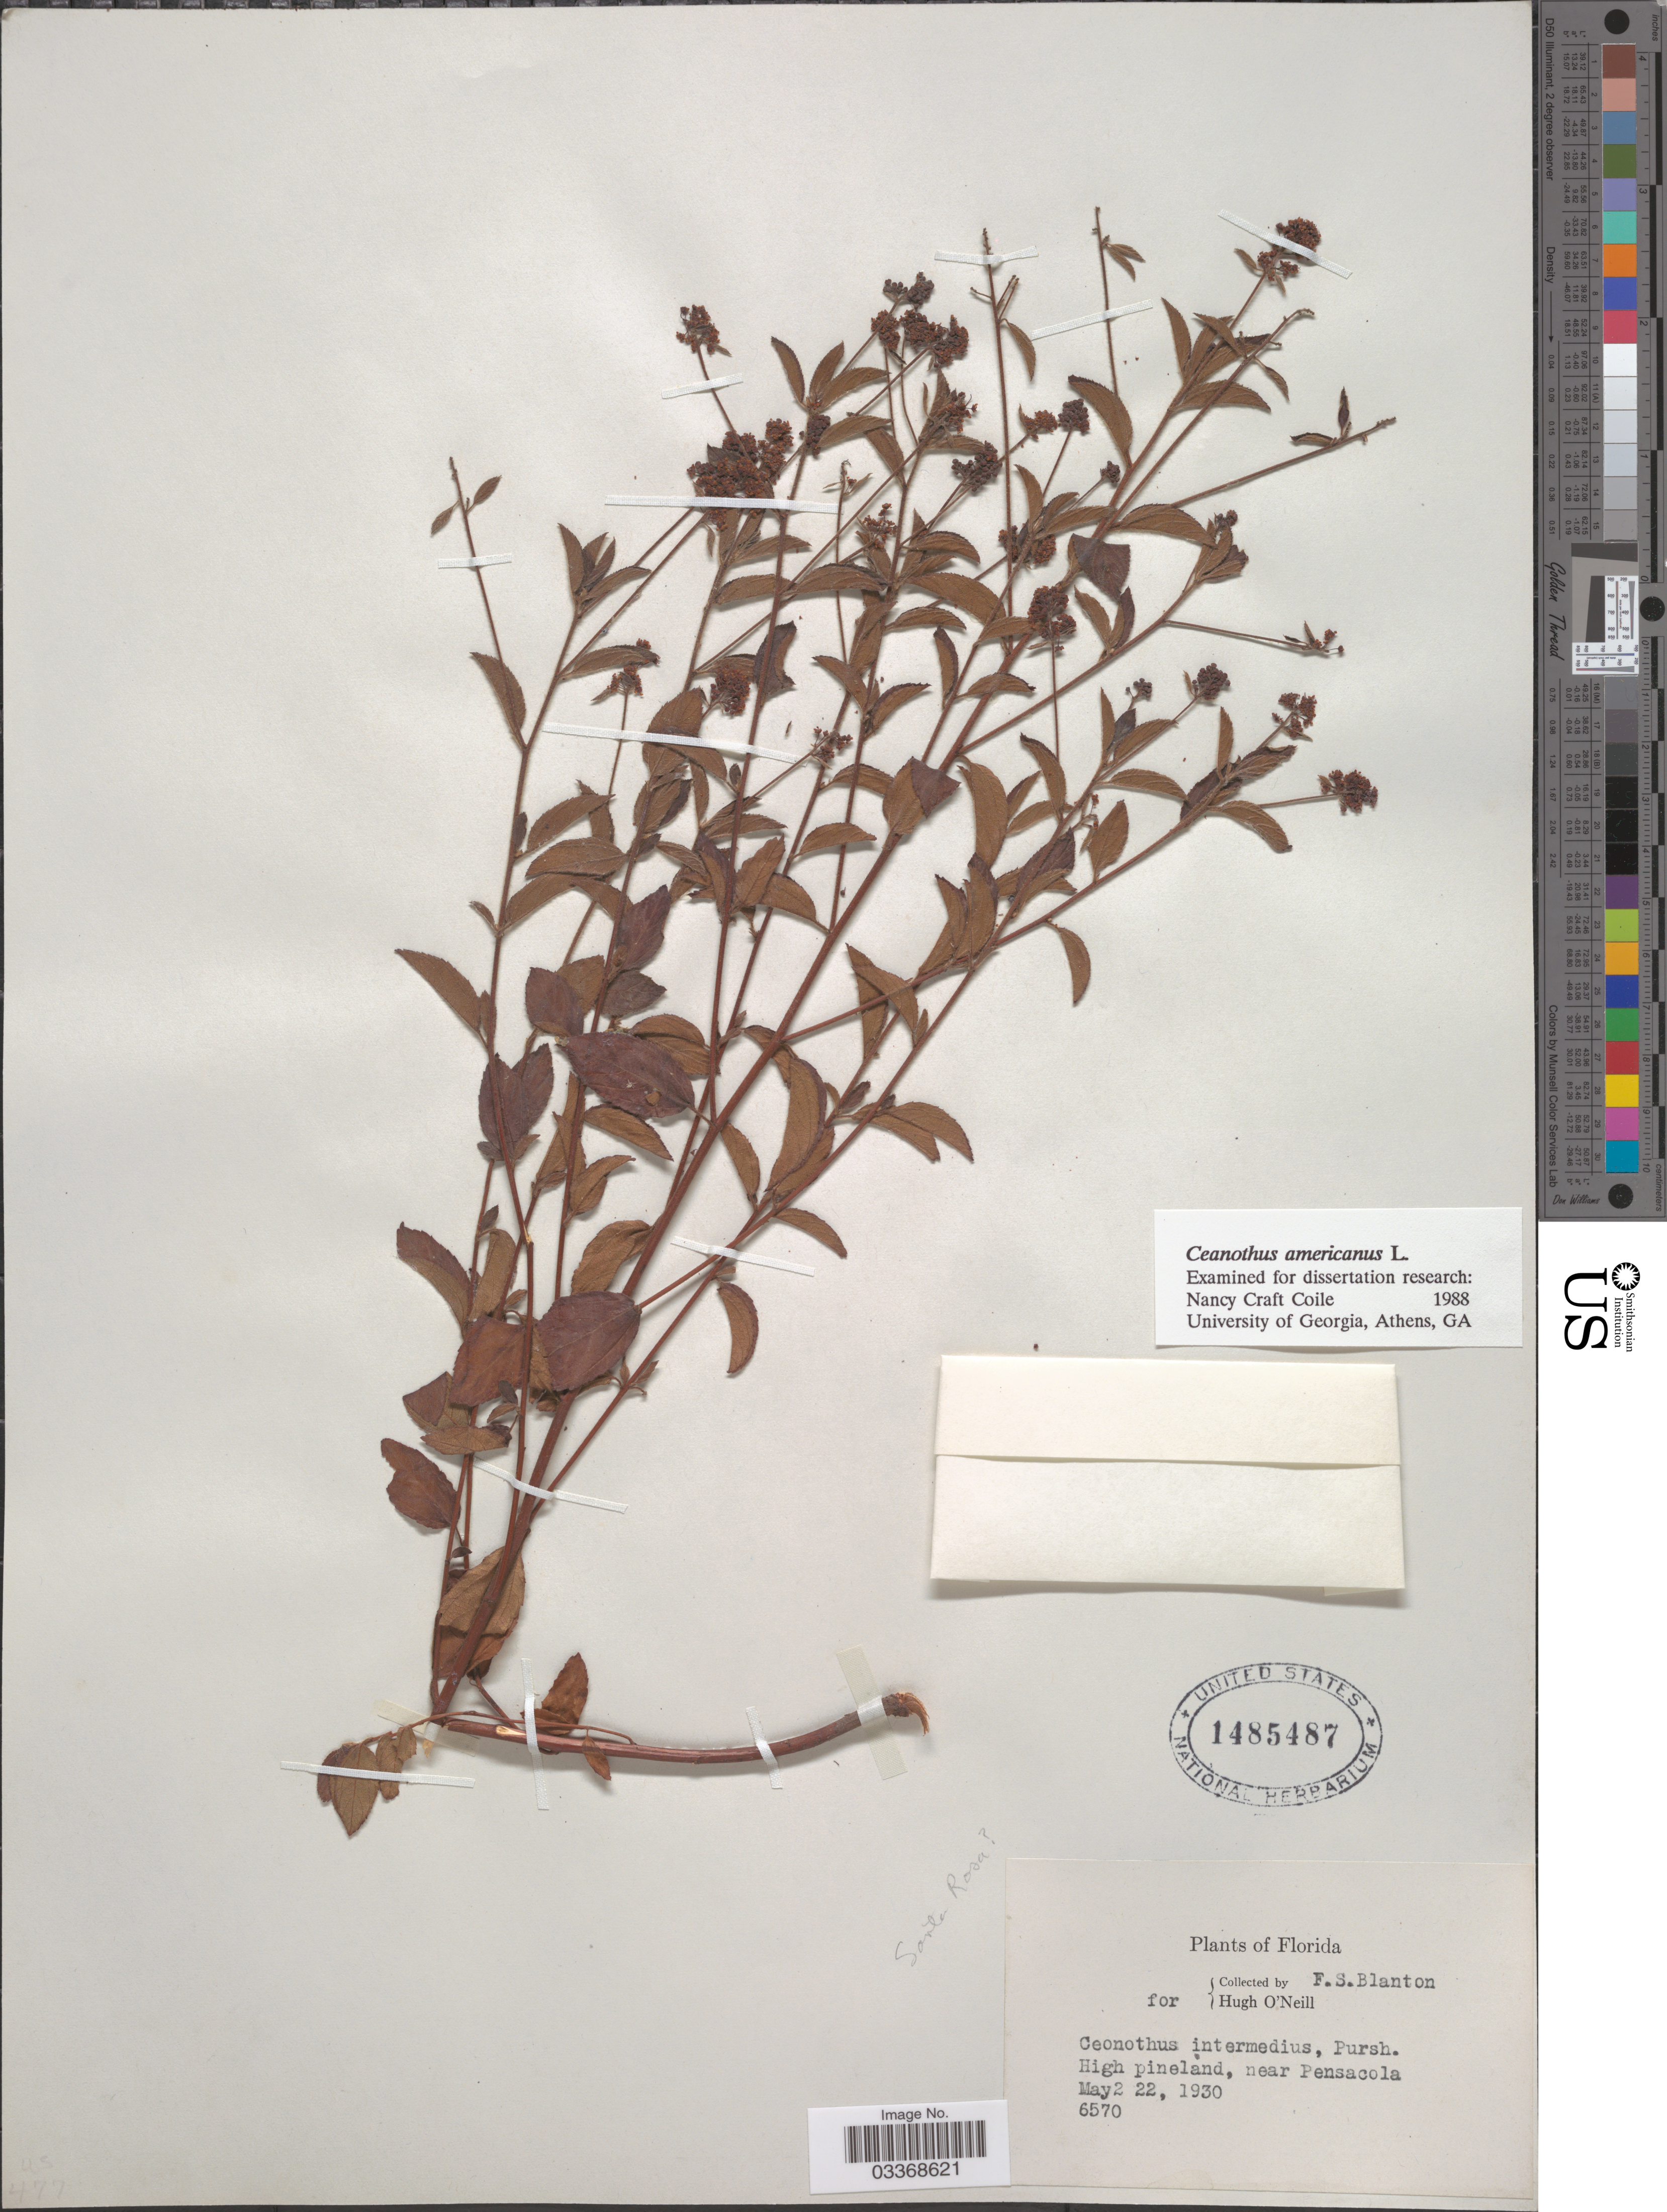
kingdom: Plantae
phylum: Tracheophyta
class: Magnoliopsida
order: Rosales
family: Rhamnaceae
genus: Ceanothus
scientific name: Ceanothus americanus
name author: L.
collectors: F. S. Blanton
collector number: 6570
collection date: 1930-05-02/1930-05-22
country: United States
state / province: Florida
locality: Near Pensacola, Santa Rosa [unsure placement]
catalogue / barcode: US 1485487